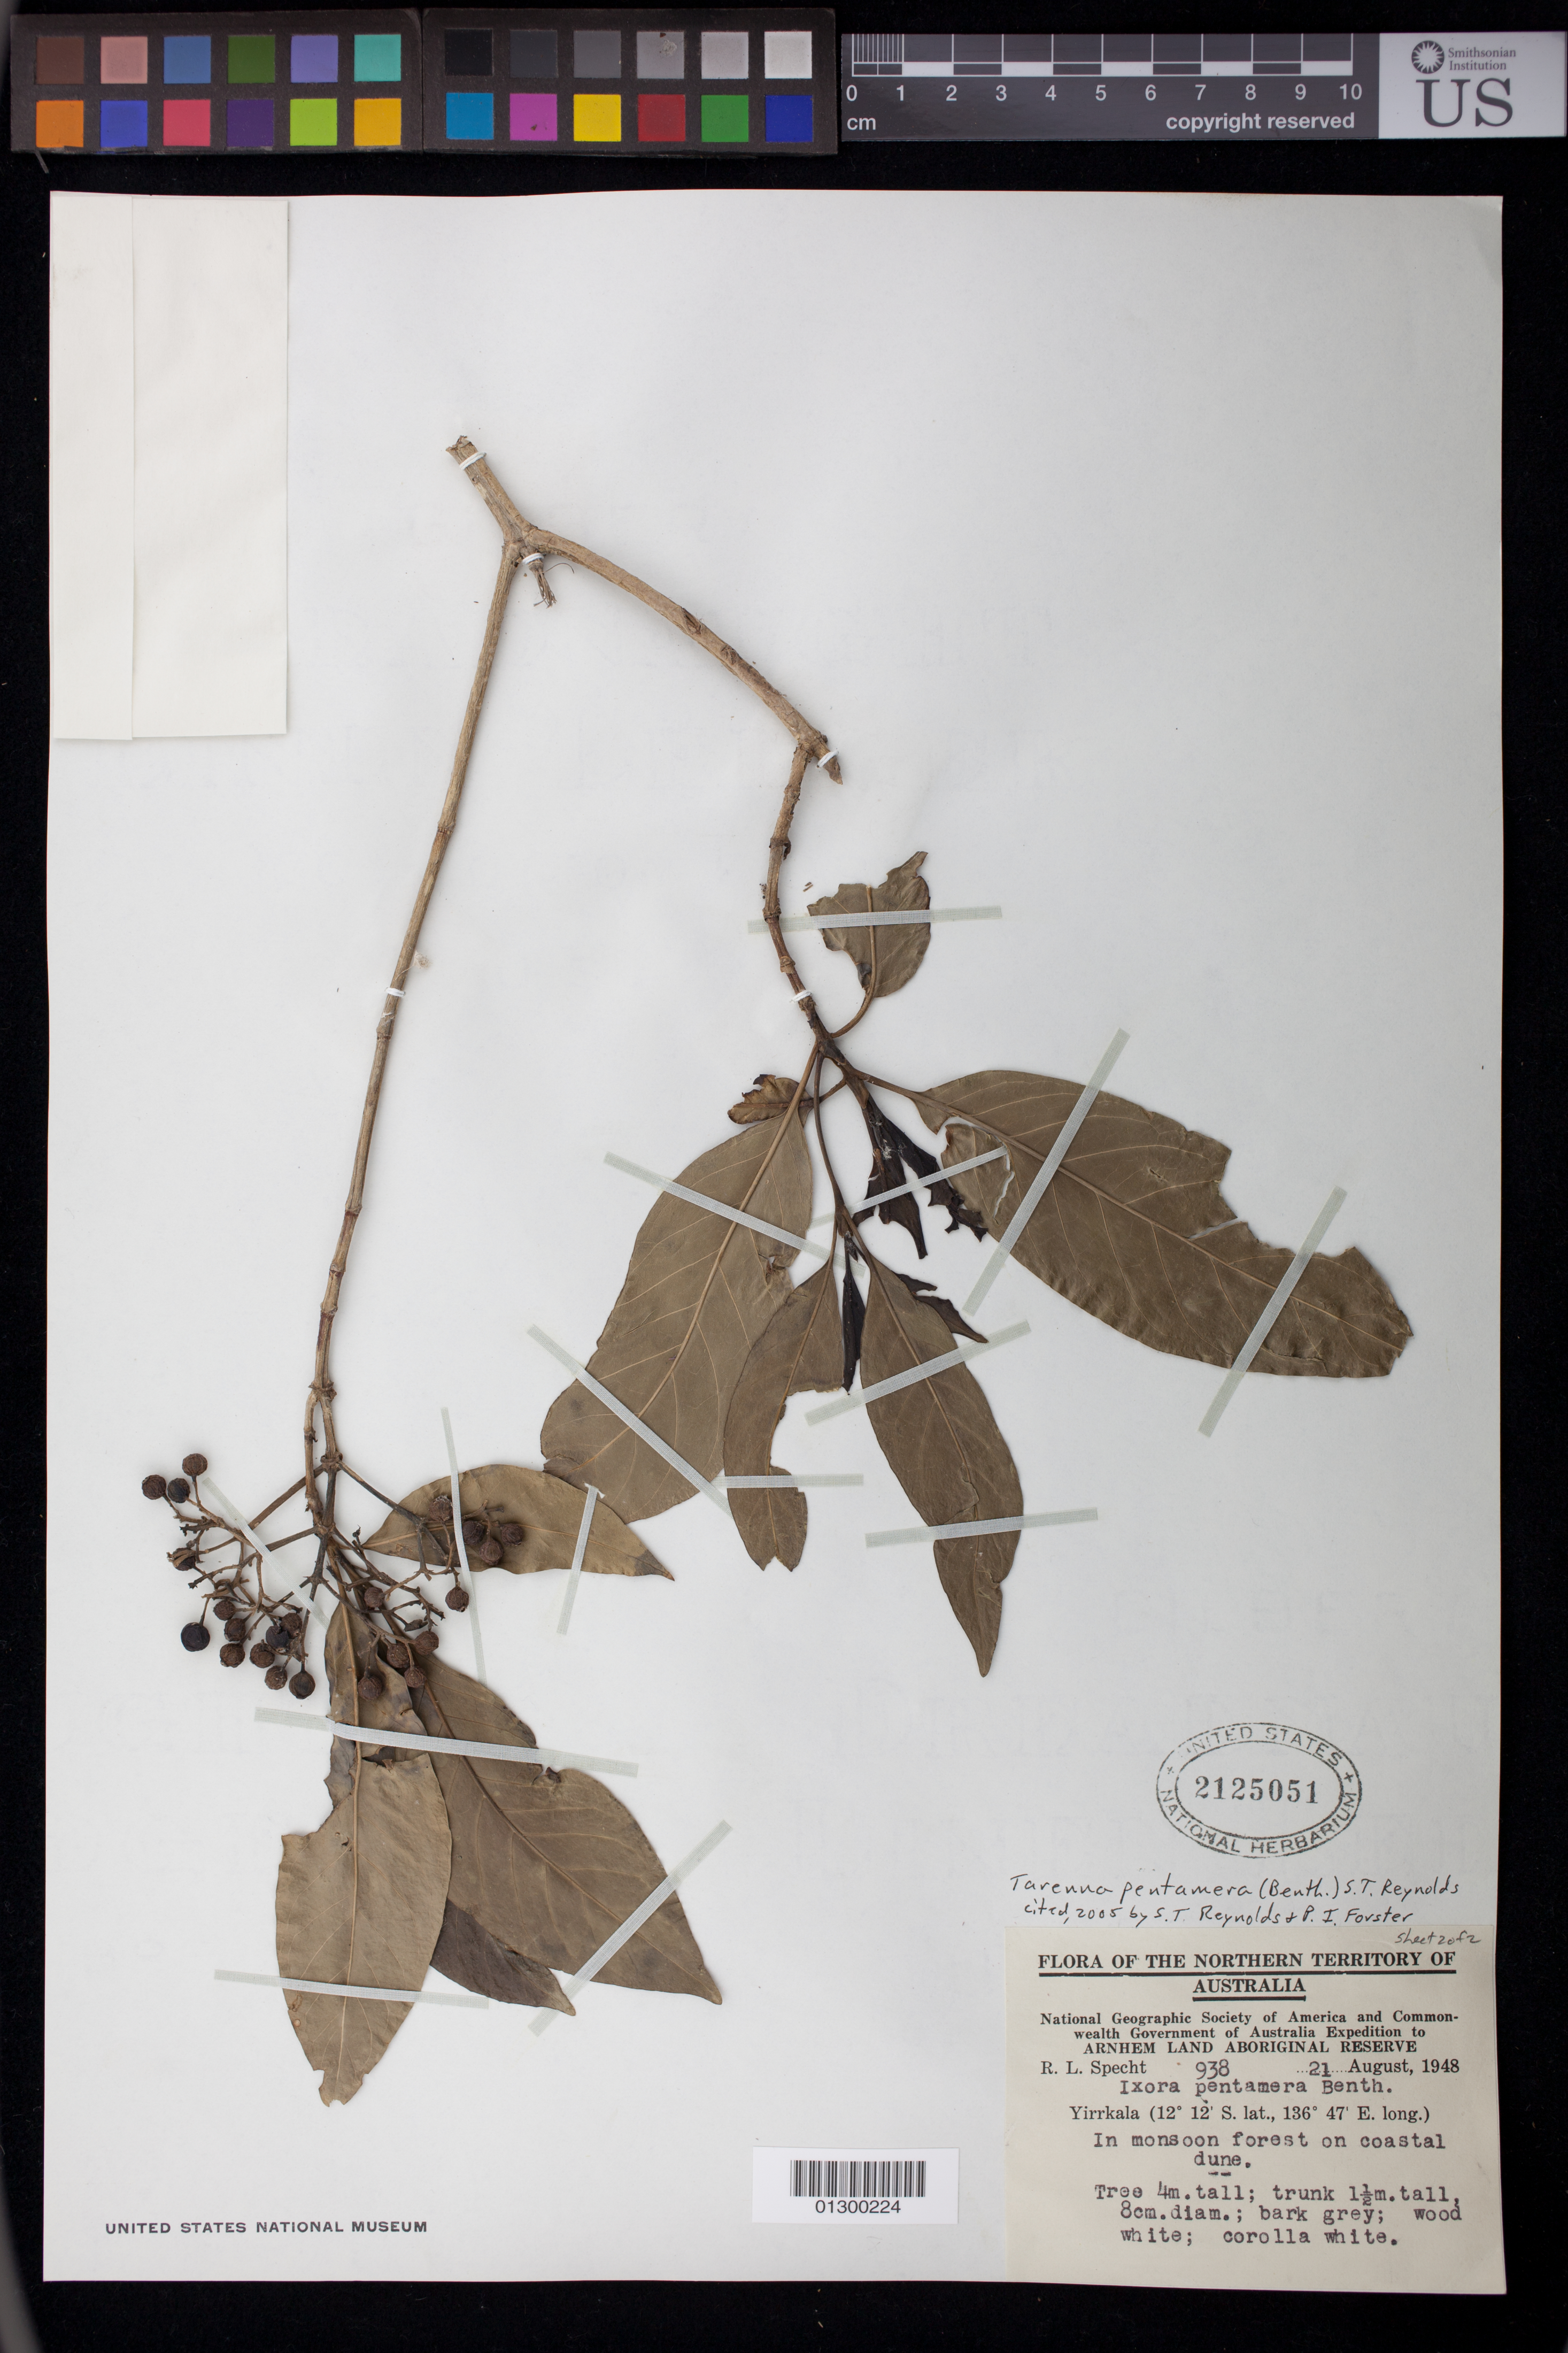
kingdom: Plantae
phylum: Tracheophyta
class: Magnoliopsida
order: Gentianales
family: Rubiaceae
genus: Tarenna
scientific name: Tarenna pentamera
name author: (Benth.) S. T. Reynolds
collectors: R. L. Specht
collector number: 938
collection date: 1948-08-21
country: Australia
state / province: Northern Territory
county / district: East Arnhem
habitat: In monsoon forest on coastal dune.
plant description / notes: Tree 4 m. tall; trunk 1.5 m. tall, 8 cm. diam.; bark grey; wood white; corolla white.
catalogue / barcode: US 2125051